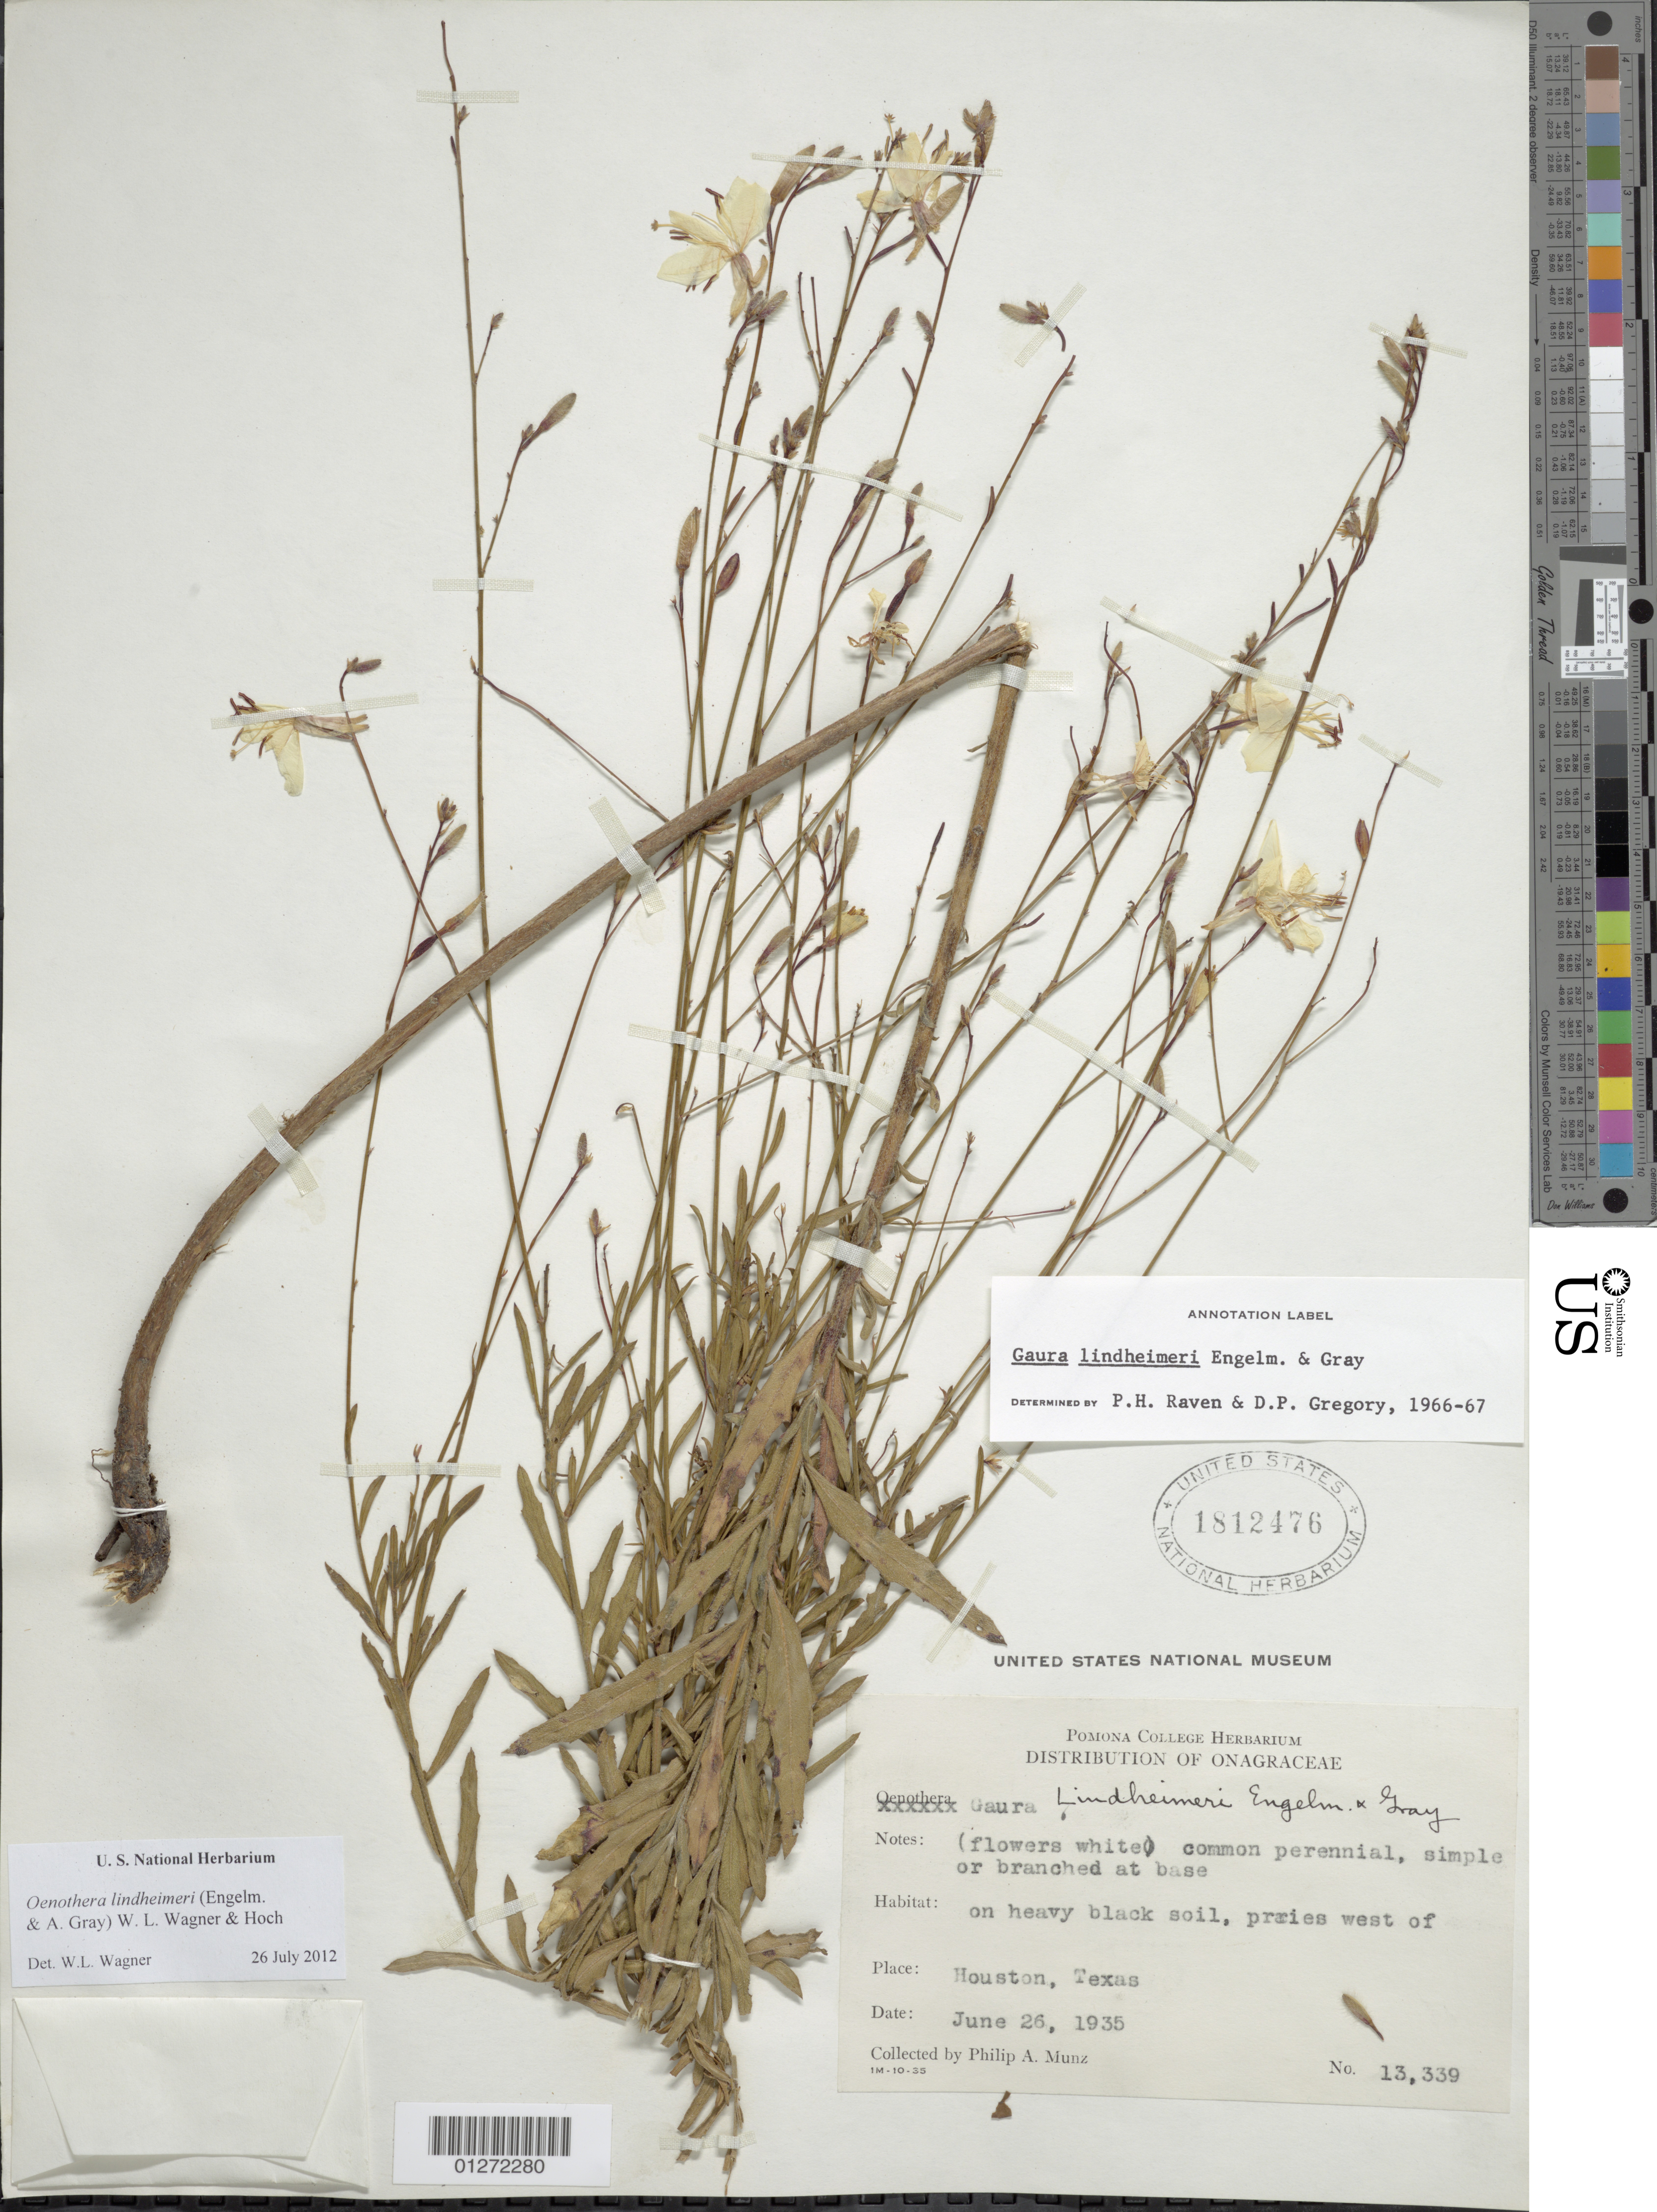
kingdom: Plantae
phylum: Tracheophyta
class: Magnoliopsida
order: Myrtales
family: Onagraceae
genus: Oenothera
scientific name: Oenothera lindheimeri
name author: (Engelm. & A. Gray) W.L. Wagner & Hoch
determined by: Wagner, W. L., (BOT), Smithsonian Institution - National Museum of Natural History (UNITED STATES)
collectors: P. A. Munz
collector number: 13,339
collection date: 1935-06-26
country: United States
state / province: Texas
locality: Houston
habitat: heavy black soil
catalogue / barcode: US 1812476